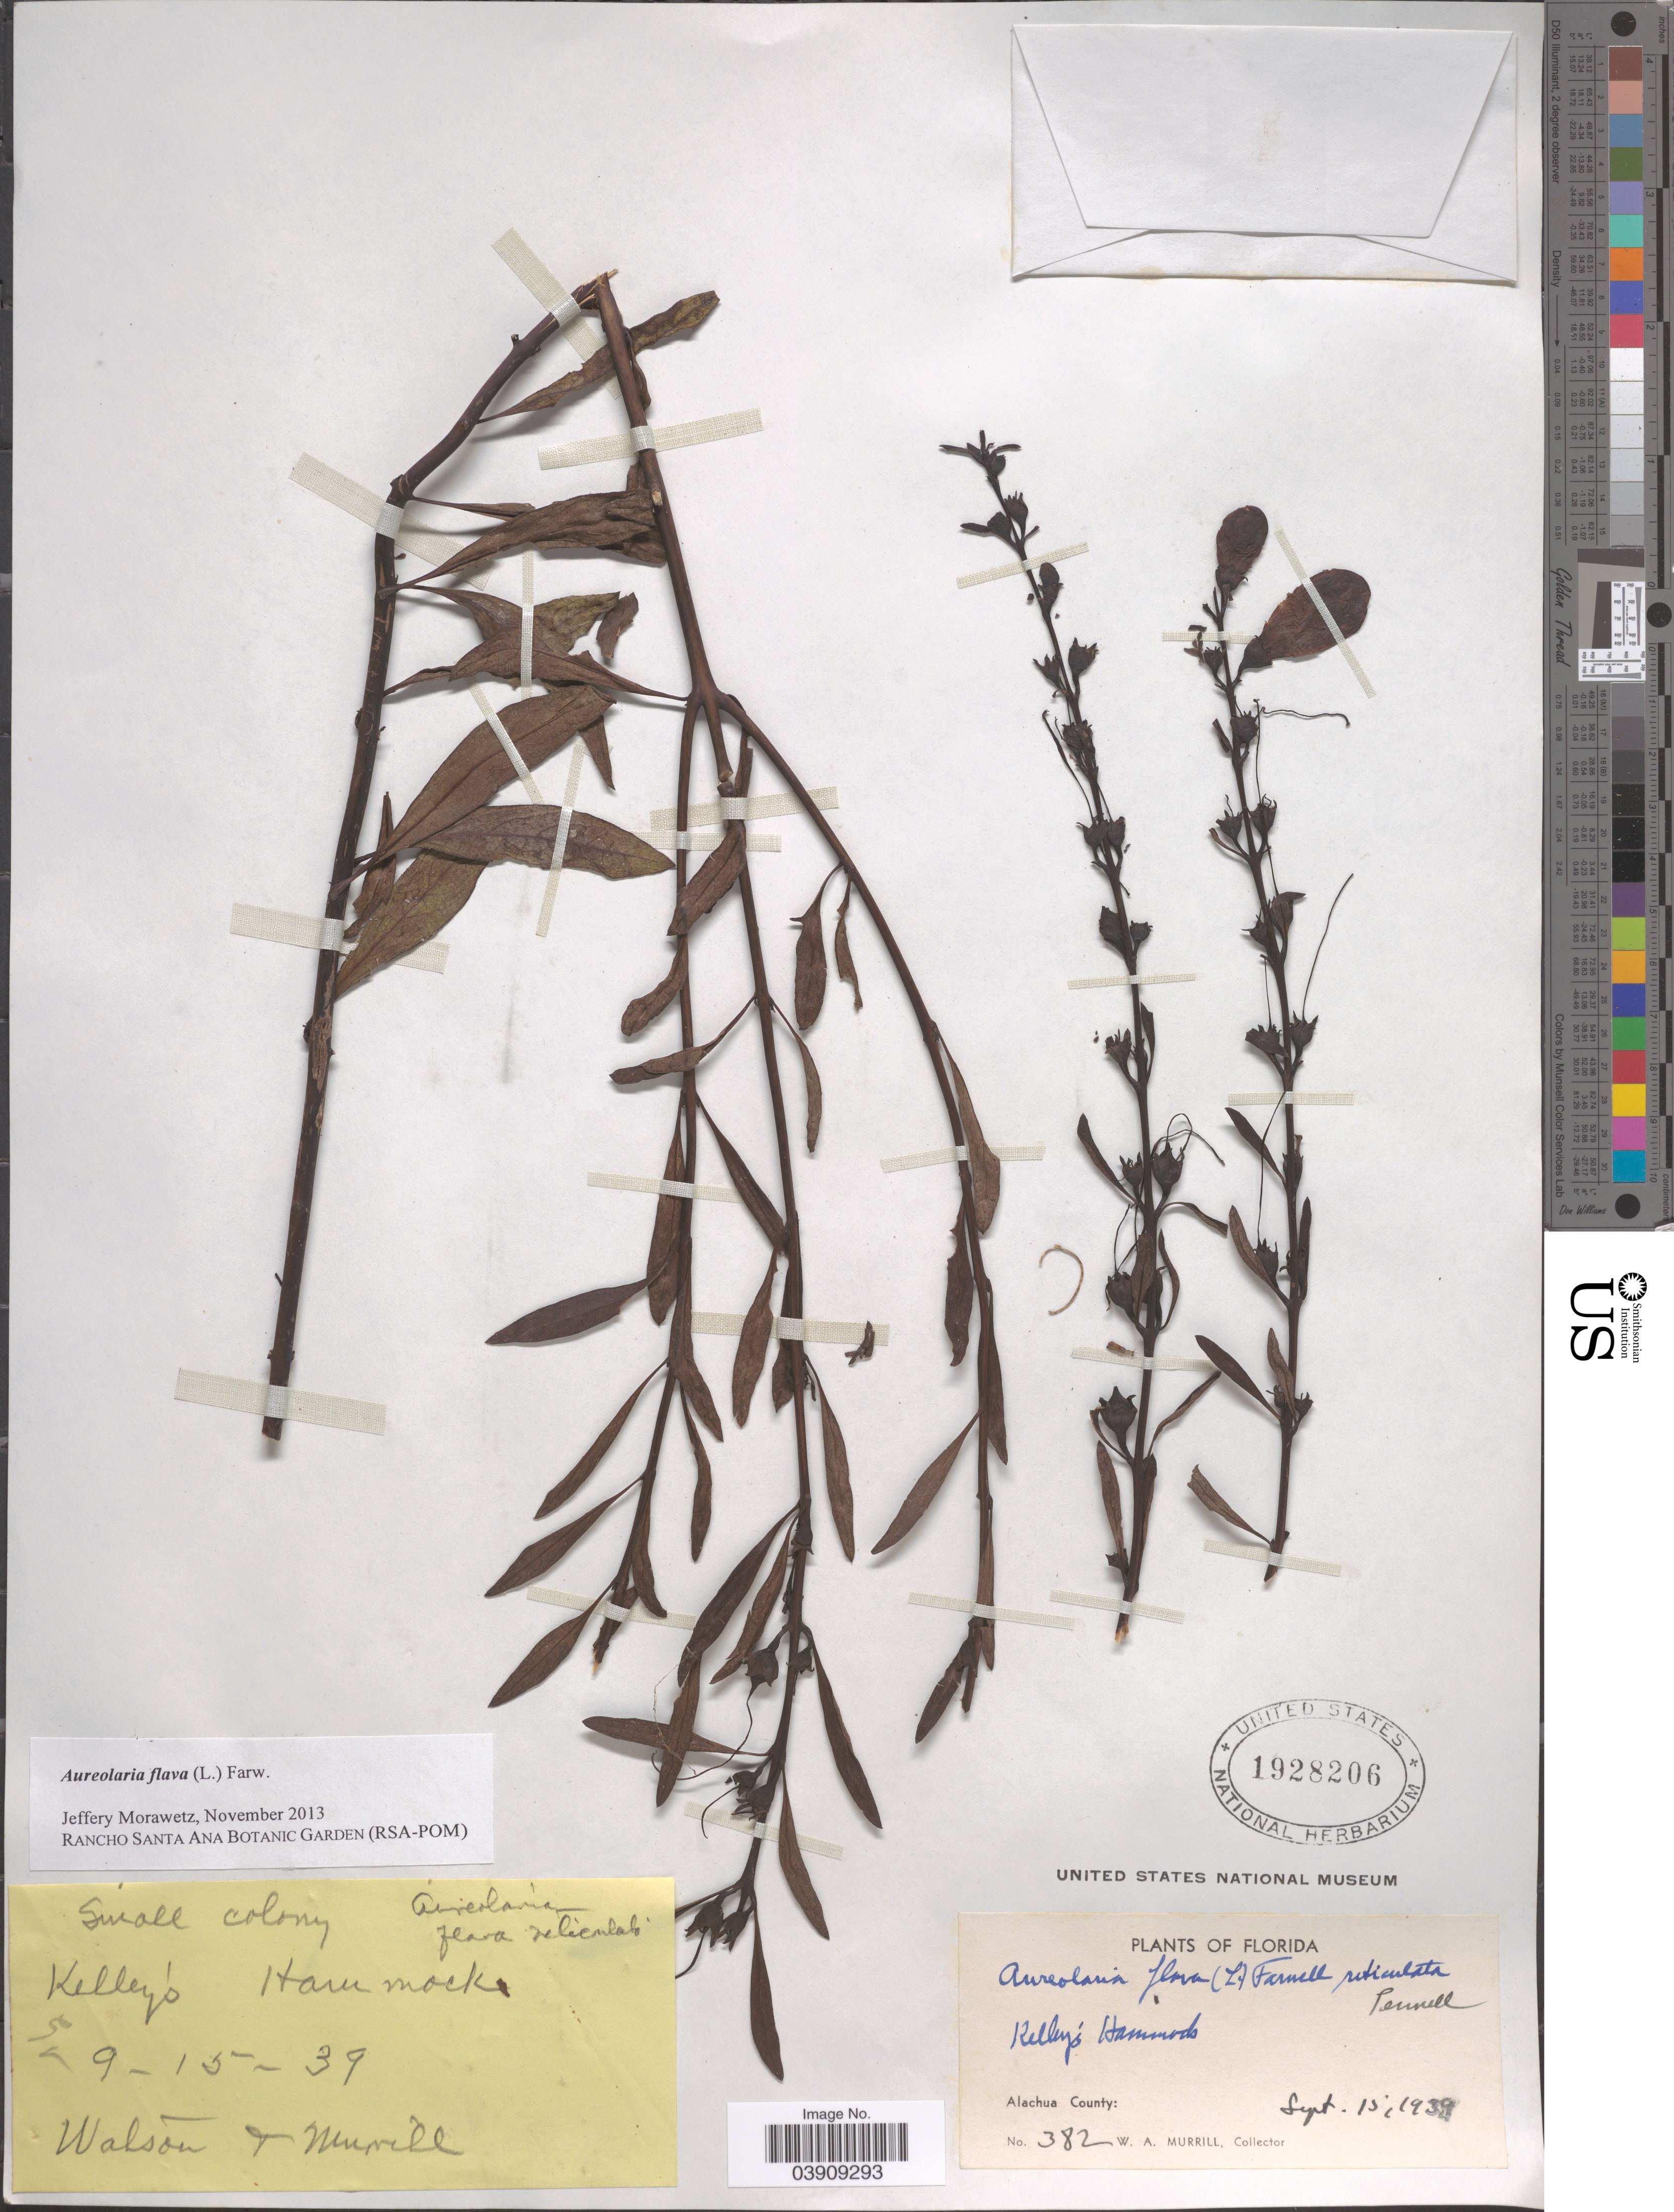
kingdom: Plantae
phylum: Tracheophyta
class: Magnoliopsida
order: Lamiales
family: Orobanchaceae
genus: Aureolaria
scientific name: Aureolaria flava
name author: (L.) Farw.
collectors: -- Watson & W. A. Murrill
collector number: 382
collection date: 1939-09-15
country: United States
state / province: Florida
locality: Kelley's Hammock. Alachua County.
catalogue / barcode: US 1928206